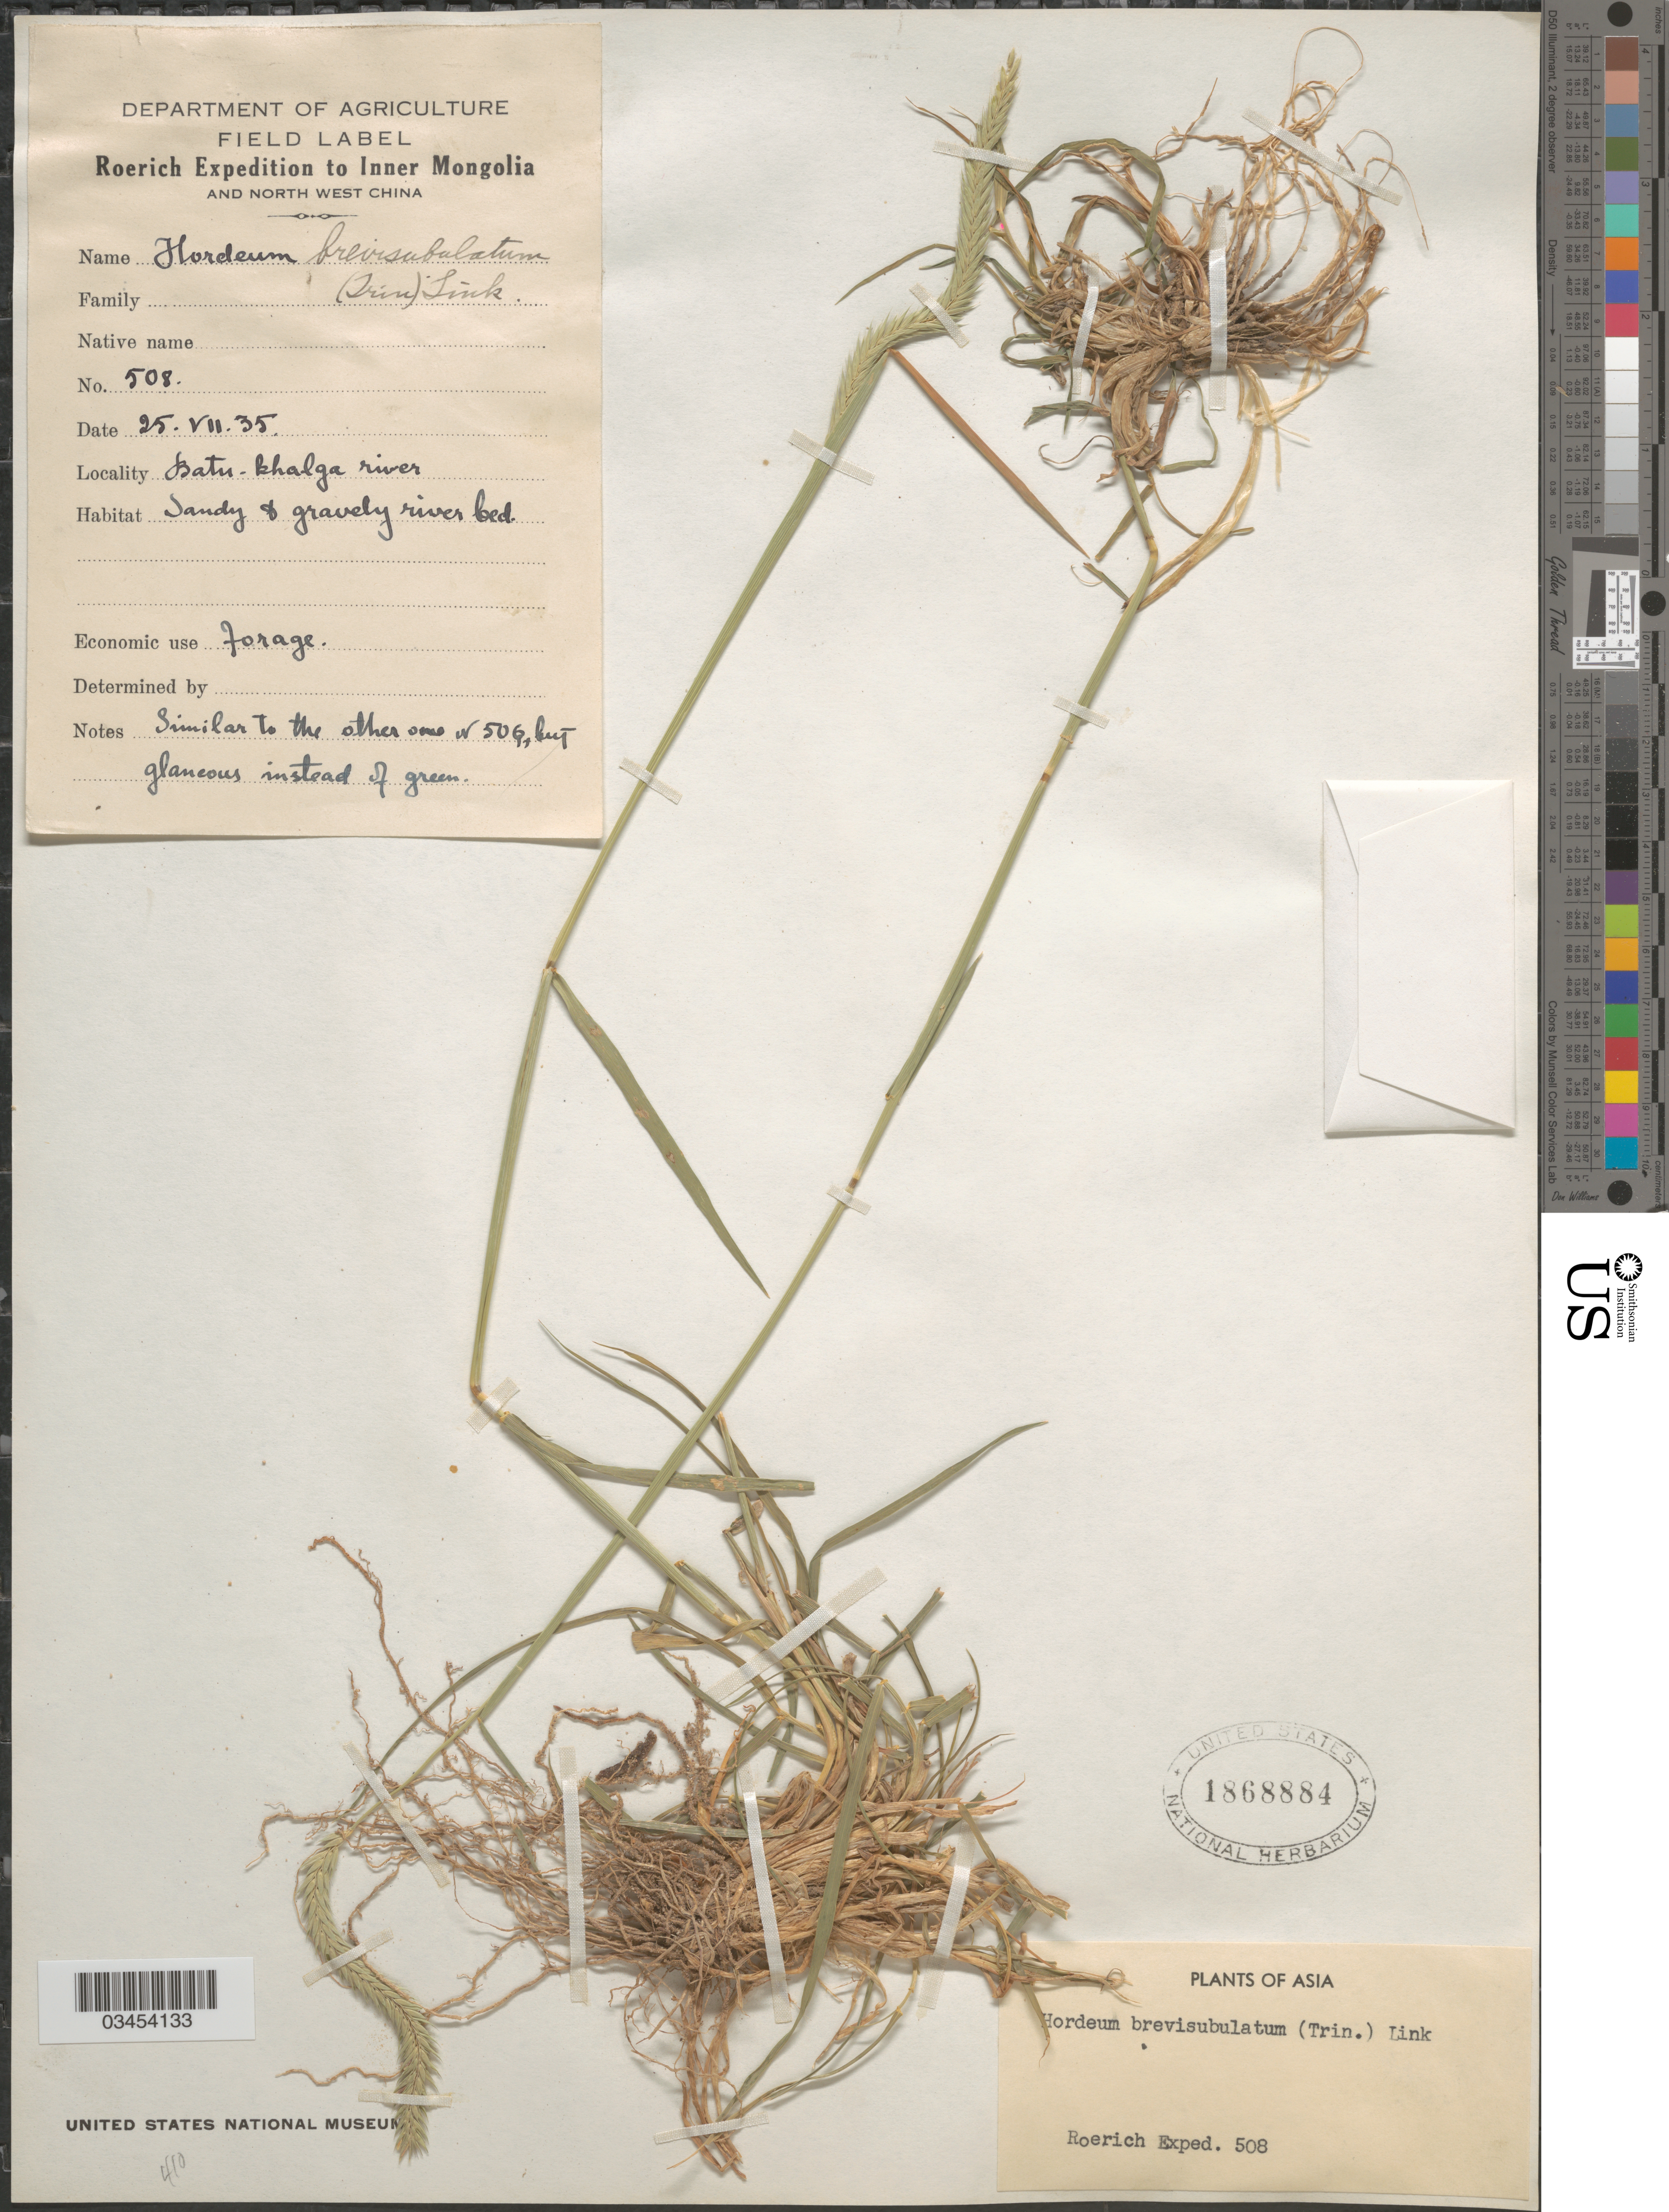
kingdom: Plantae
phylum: Tracheophyta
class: Liliopsida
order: Poales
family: Poaceae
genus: Hordeum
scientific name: Hordeum brevisubulatum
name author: (Trin.) Link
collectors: Roerich Expedition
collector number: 508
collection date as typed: Transcribed d/m/y: 25/7/35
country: China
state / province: Nei Monggol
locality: Inner Mongolia and North West China. Batu-khalga river.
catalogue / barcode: US 1868884